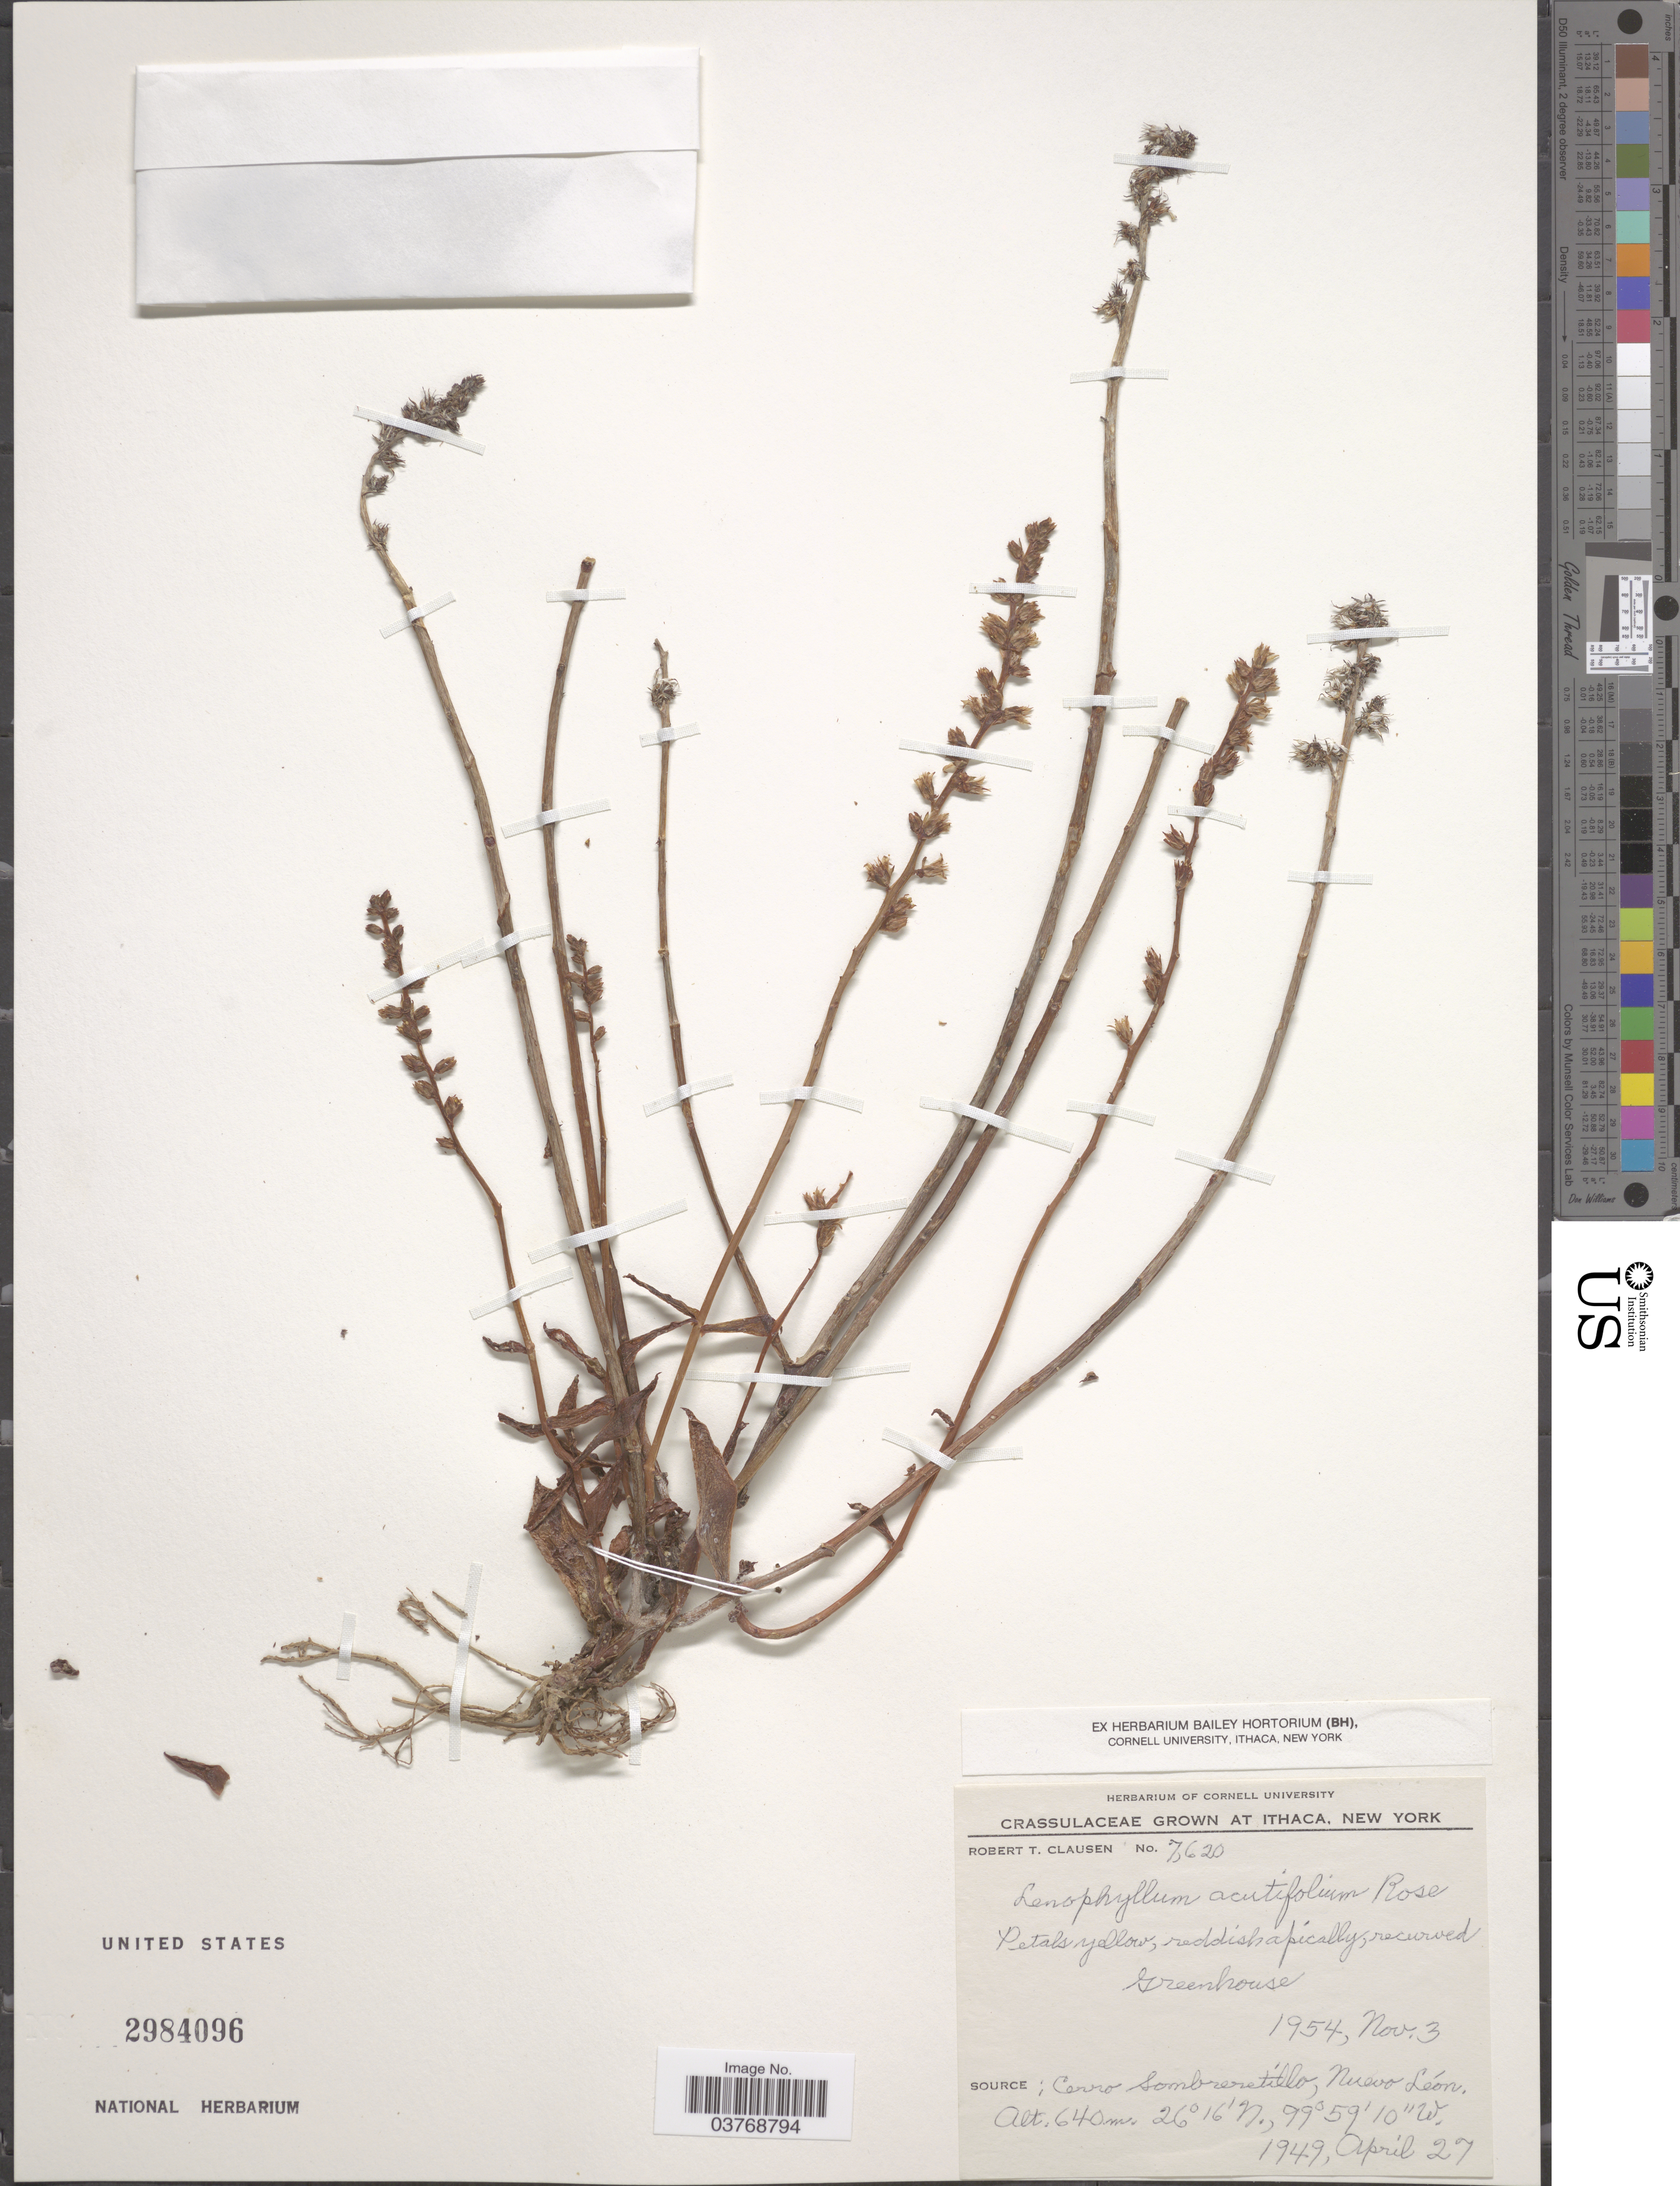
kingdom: Plantae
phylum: Tracheophyta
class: Magnoliopsida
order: Saxifragales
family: Crassulaceae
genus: Lenophyllum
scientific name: Lenophyllum acutifolium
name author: Rose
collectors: R. T. Clausen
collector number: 7620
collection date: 1949-04-27/1954-11-03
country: Mexico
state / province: Nuevo León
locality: Grown at Ithaca, New York [unsure placement]. Cerro sombreretillo.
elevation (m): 640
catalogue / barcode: US 2984096